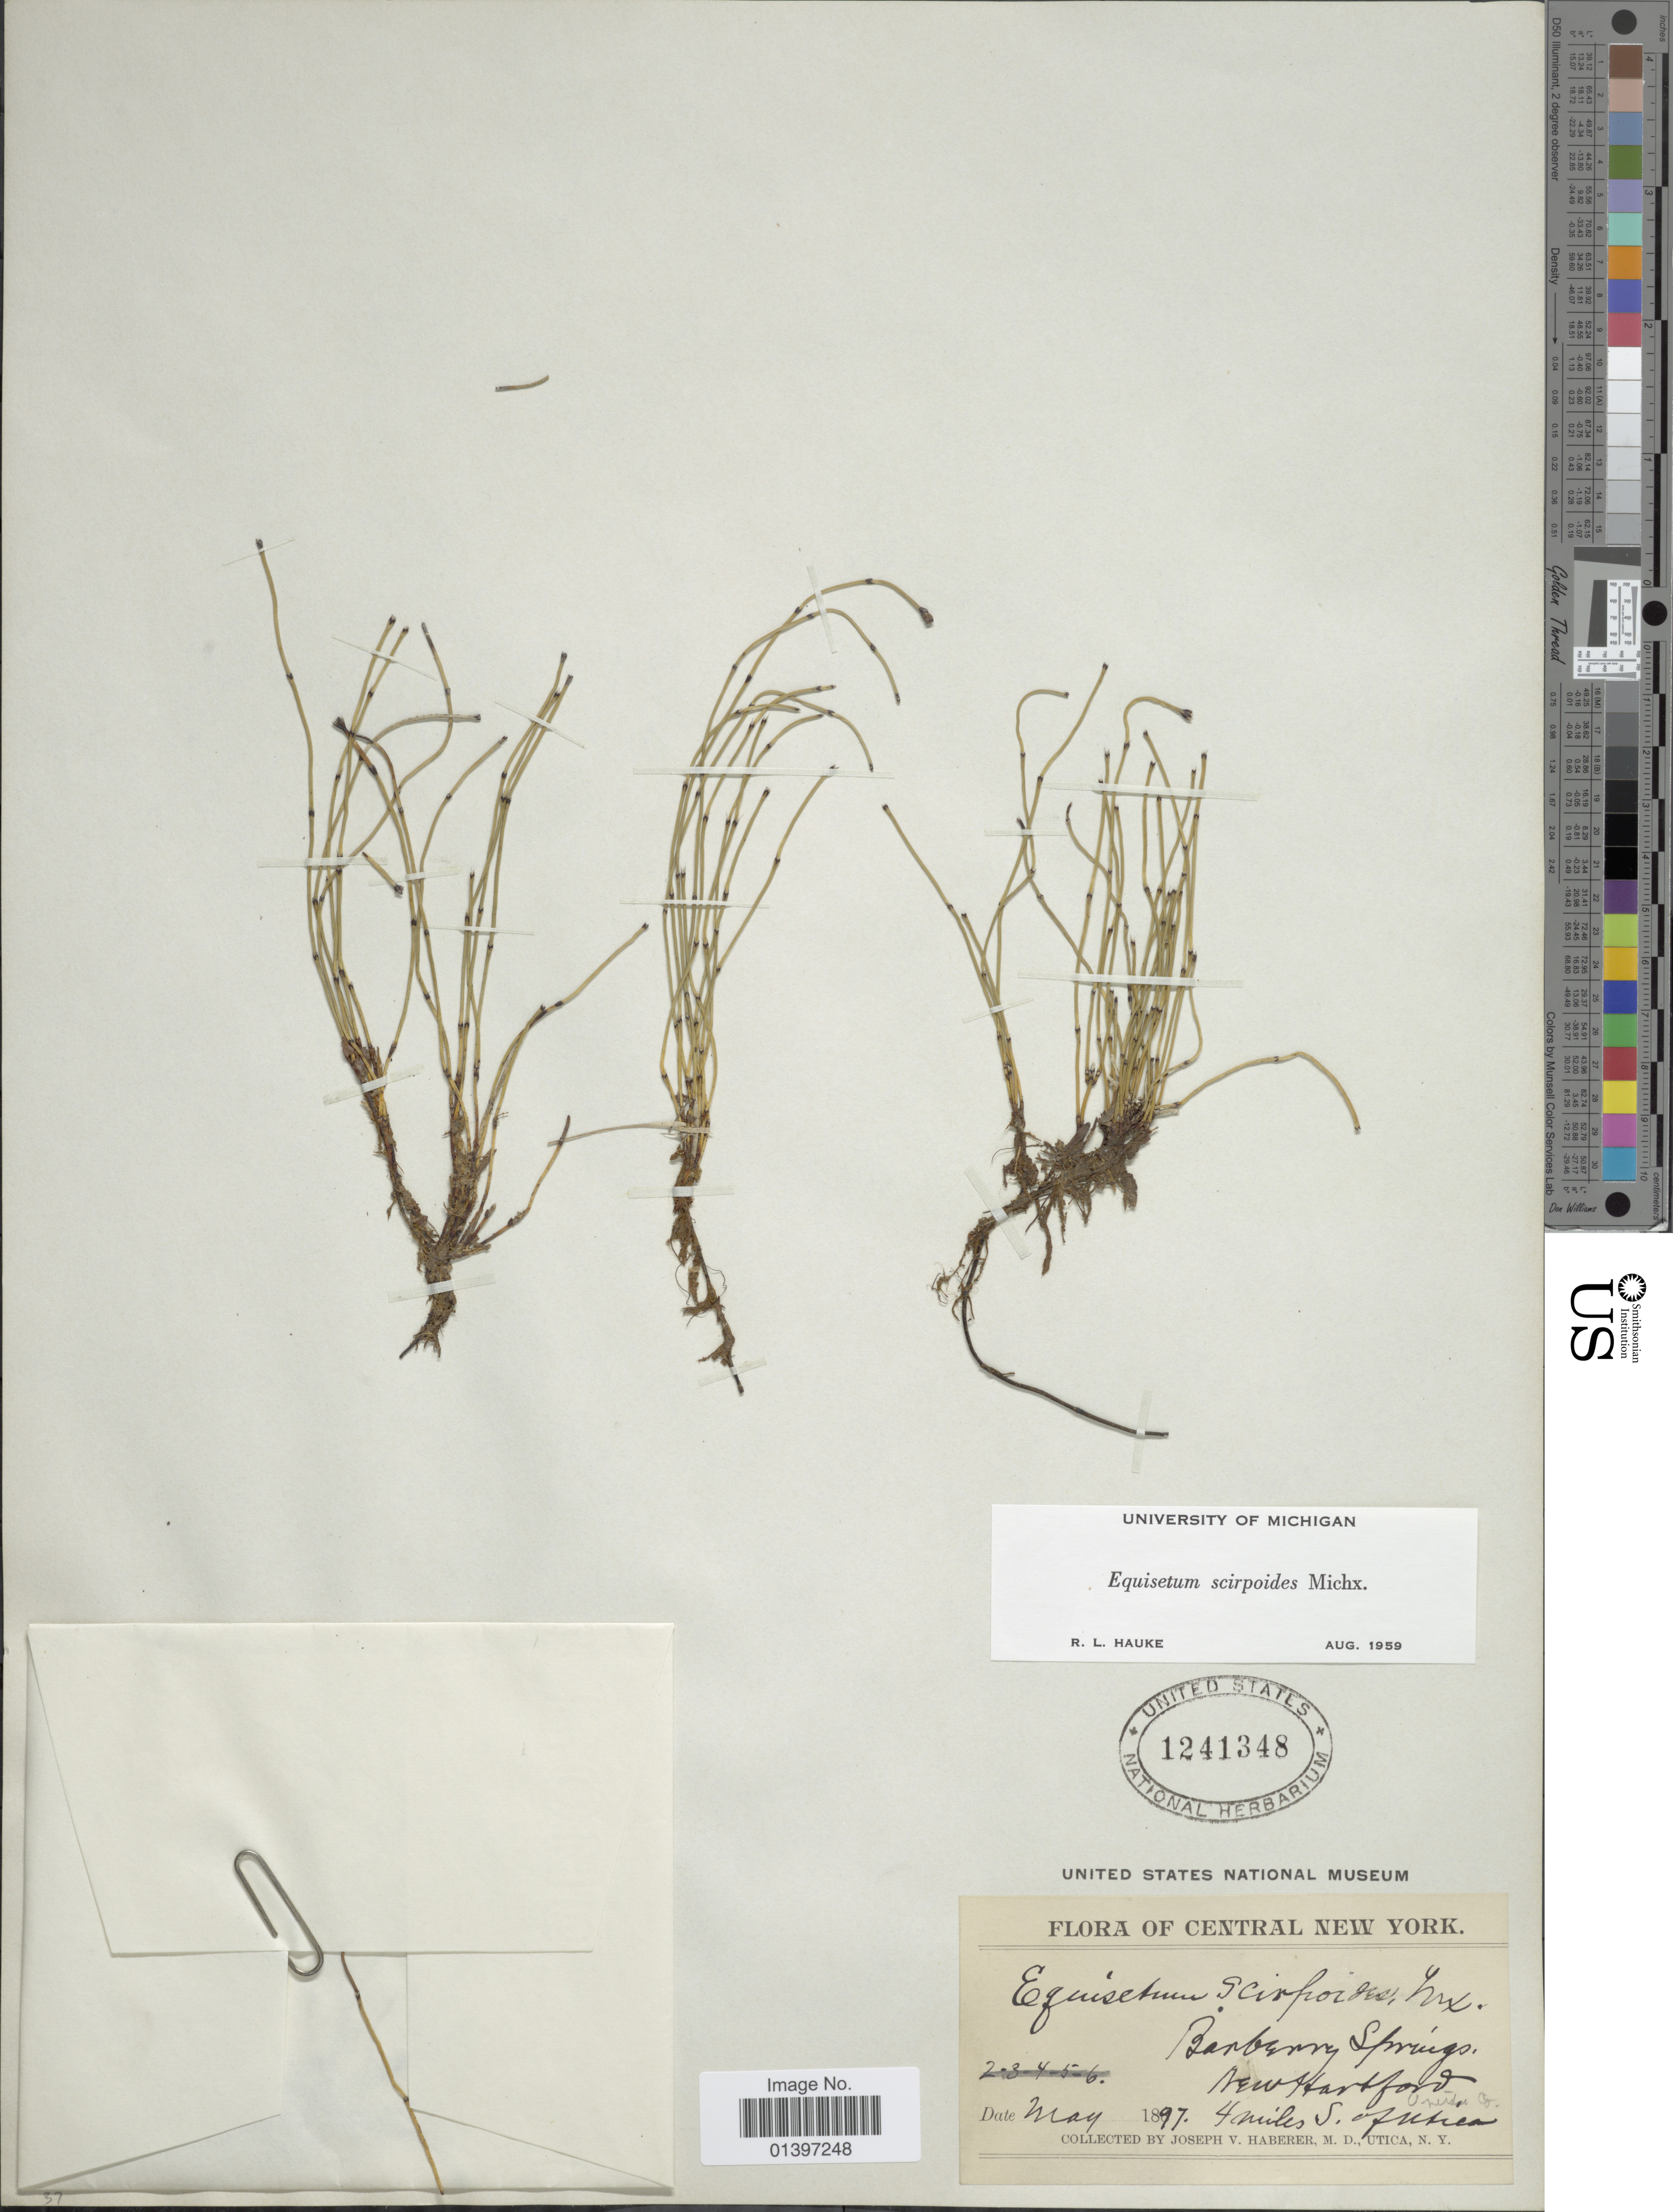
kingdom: Plantae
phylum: Tracheophyta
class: Polypodiopsida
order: Equisetales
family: Equisetaceae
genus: Equisetum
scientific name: Equisetum scirpoides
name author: Michx.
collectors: J. V. Haberer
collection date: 1897-05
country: United States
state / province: New York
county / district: Oneida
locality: Central New York, Banberry Springs, NewHartford, Oneida Co., 4miles S. of Utica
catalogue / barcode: US 1241348